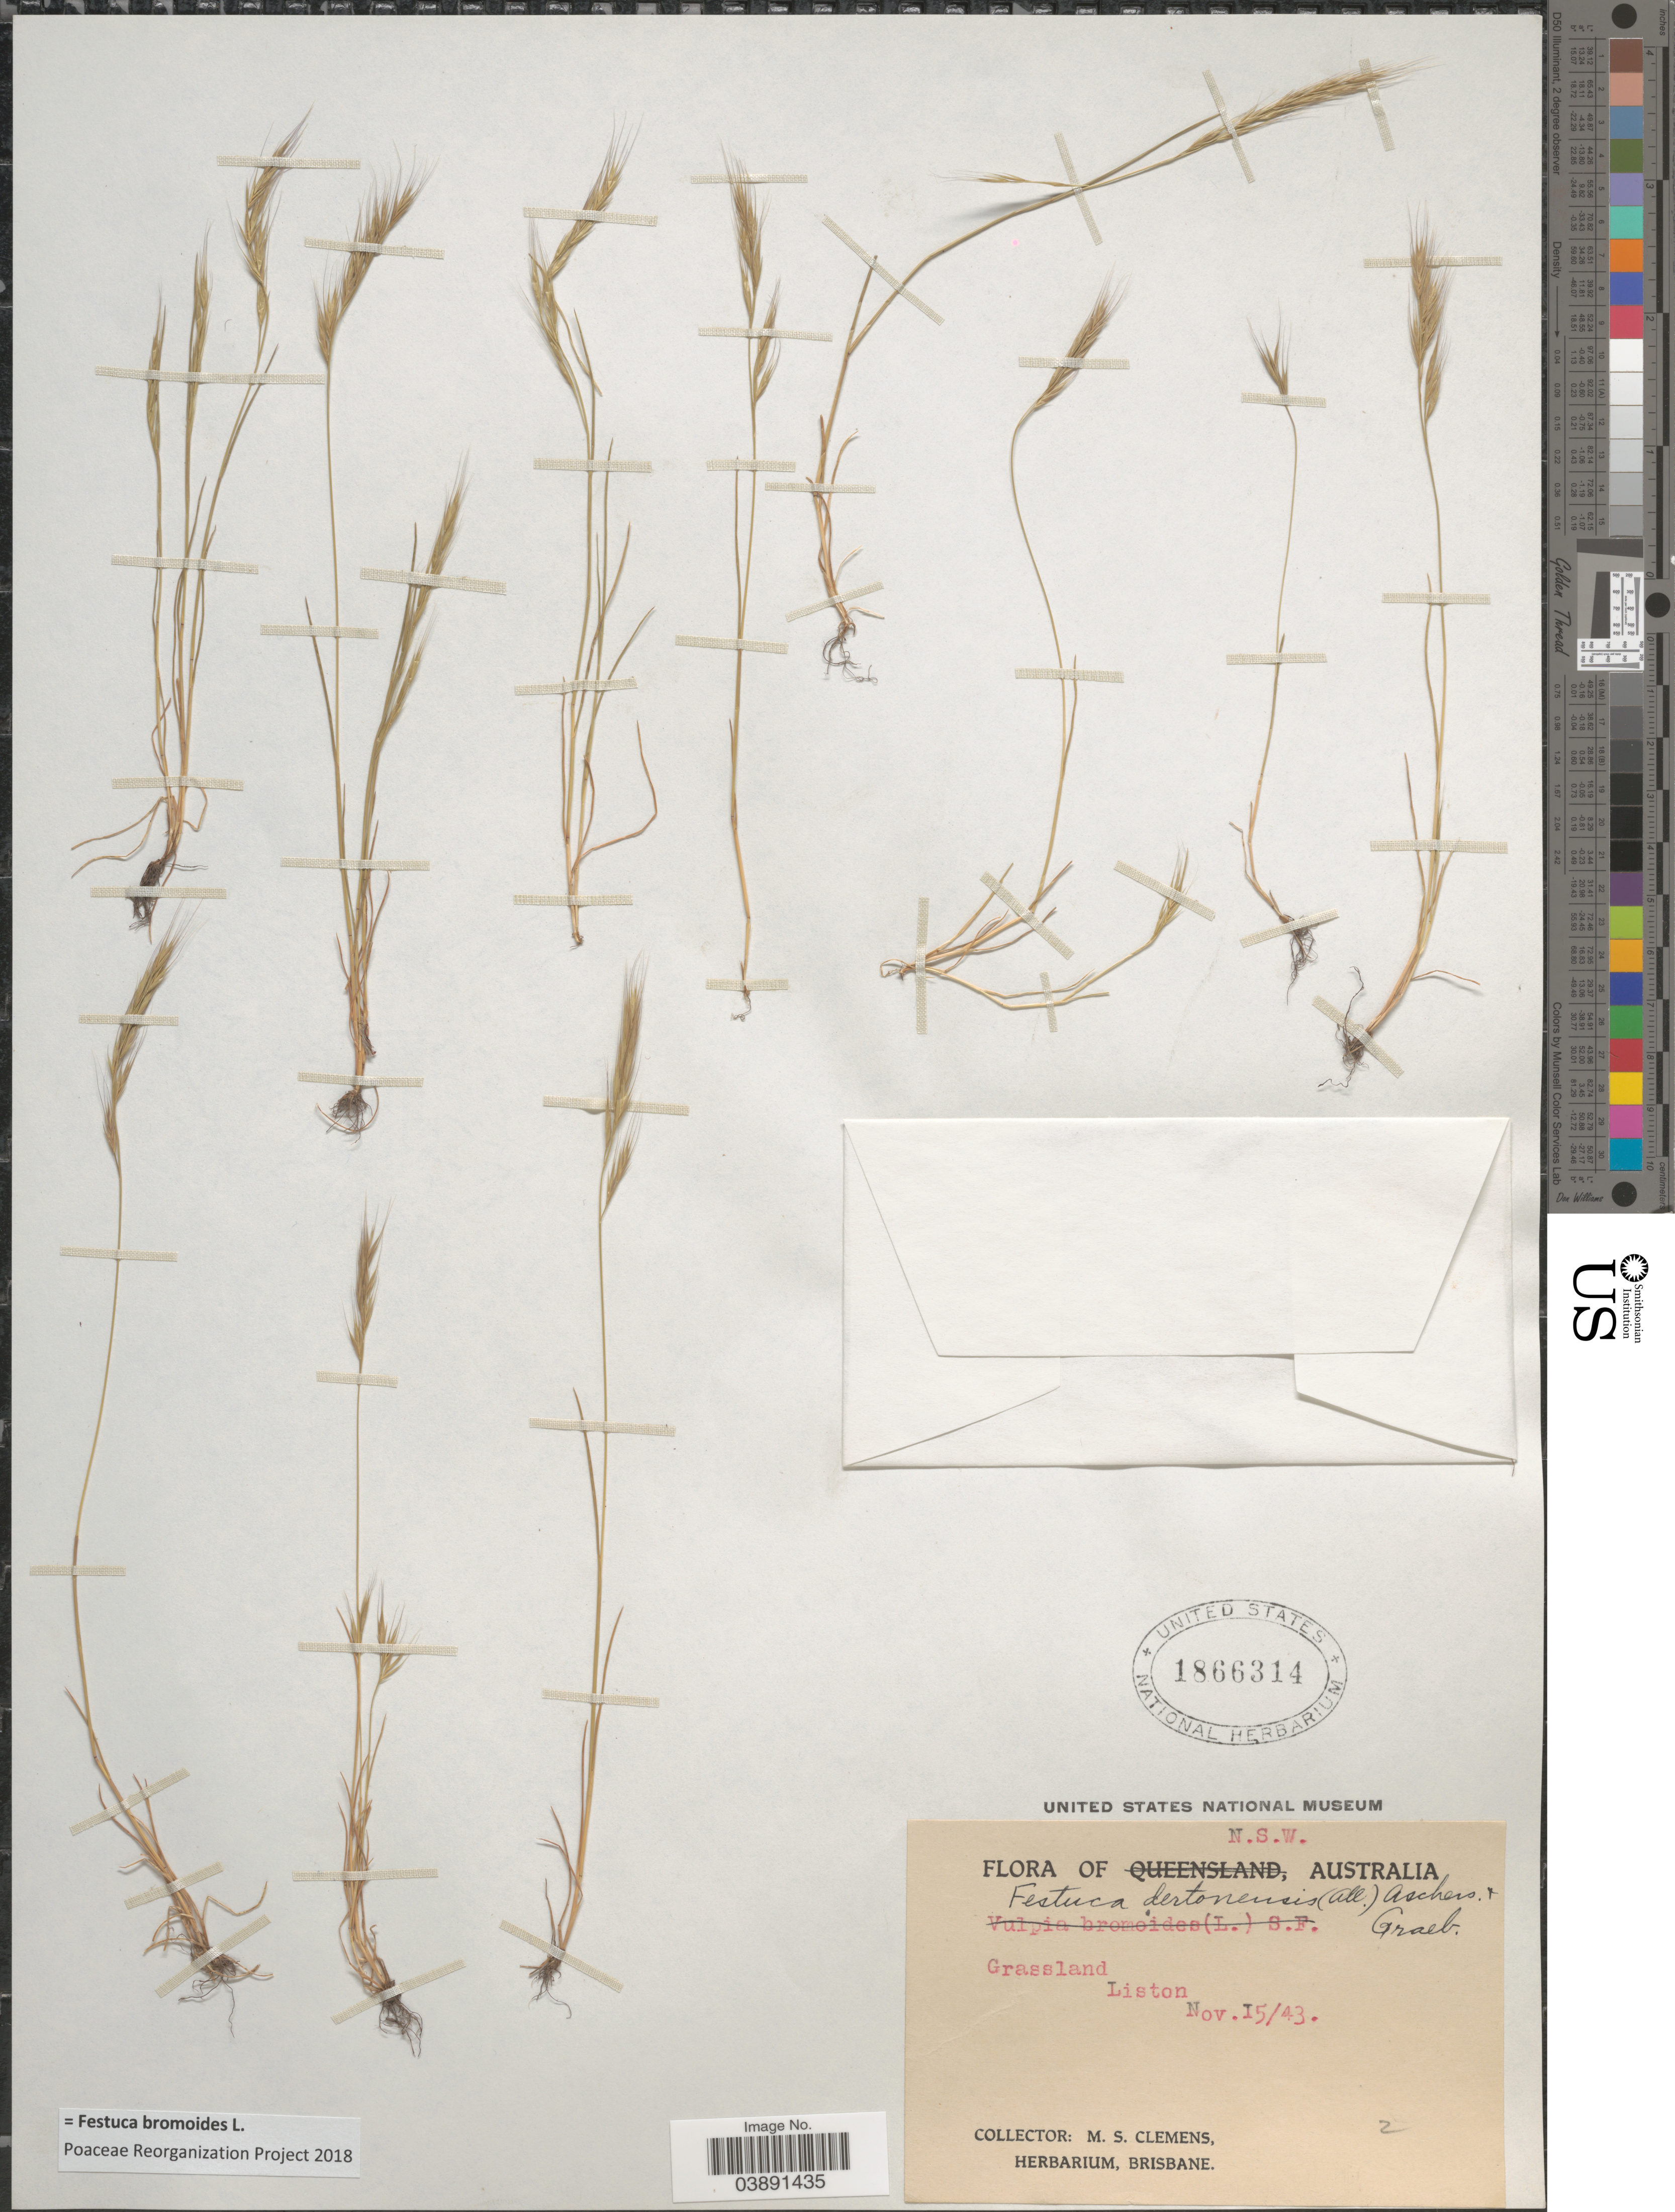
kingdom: Plantae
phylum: Tracheophyta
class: Liliopsida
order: Poales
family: Poaceae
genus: Festuca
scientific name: Festuca bromoides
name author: L.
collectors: M. S. Clemens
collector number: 2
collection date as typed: Transcribed d/m/y: 15/11/43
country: Australia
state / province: New South Wales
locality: Grassland. Liston.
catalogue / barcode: US 1866314